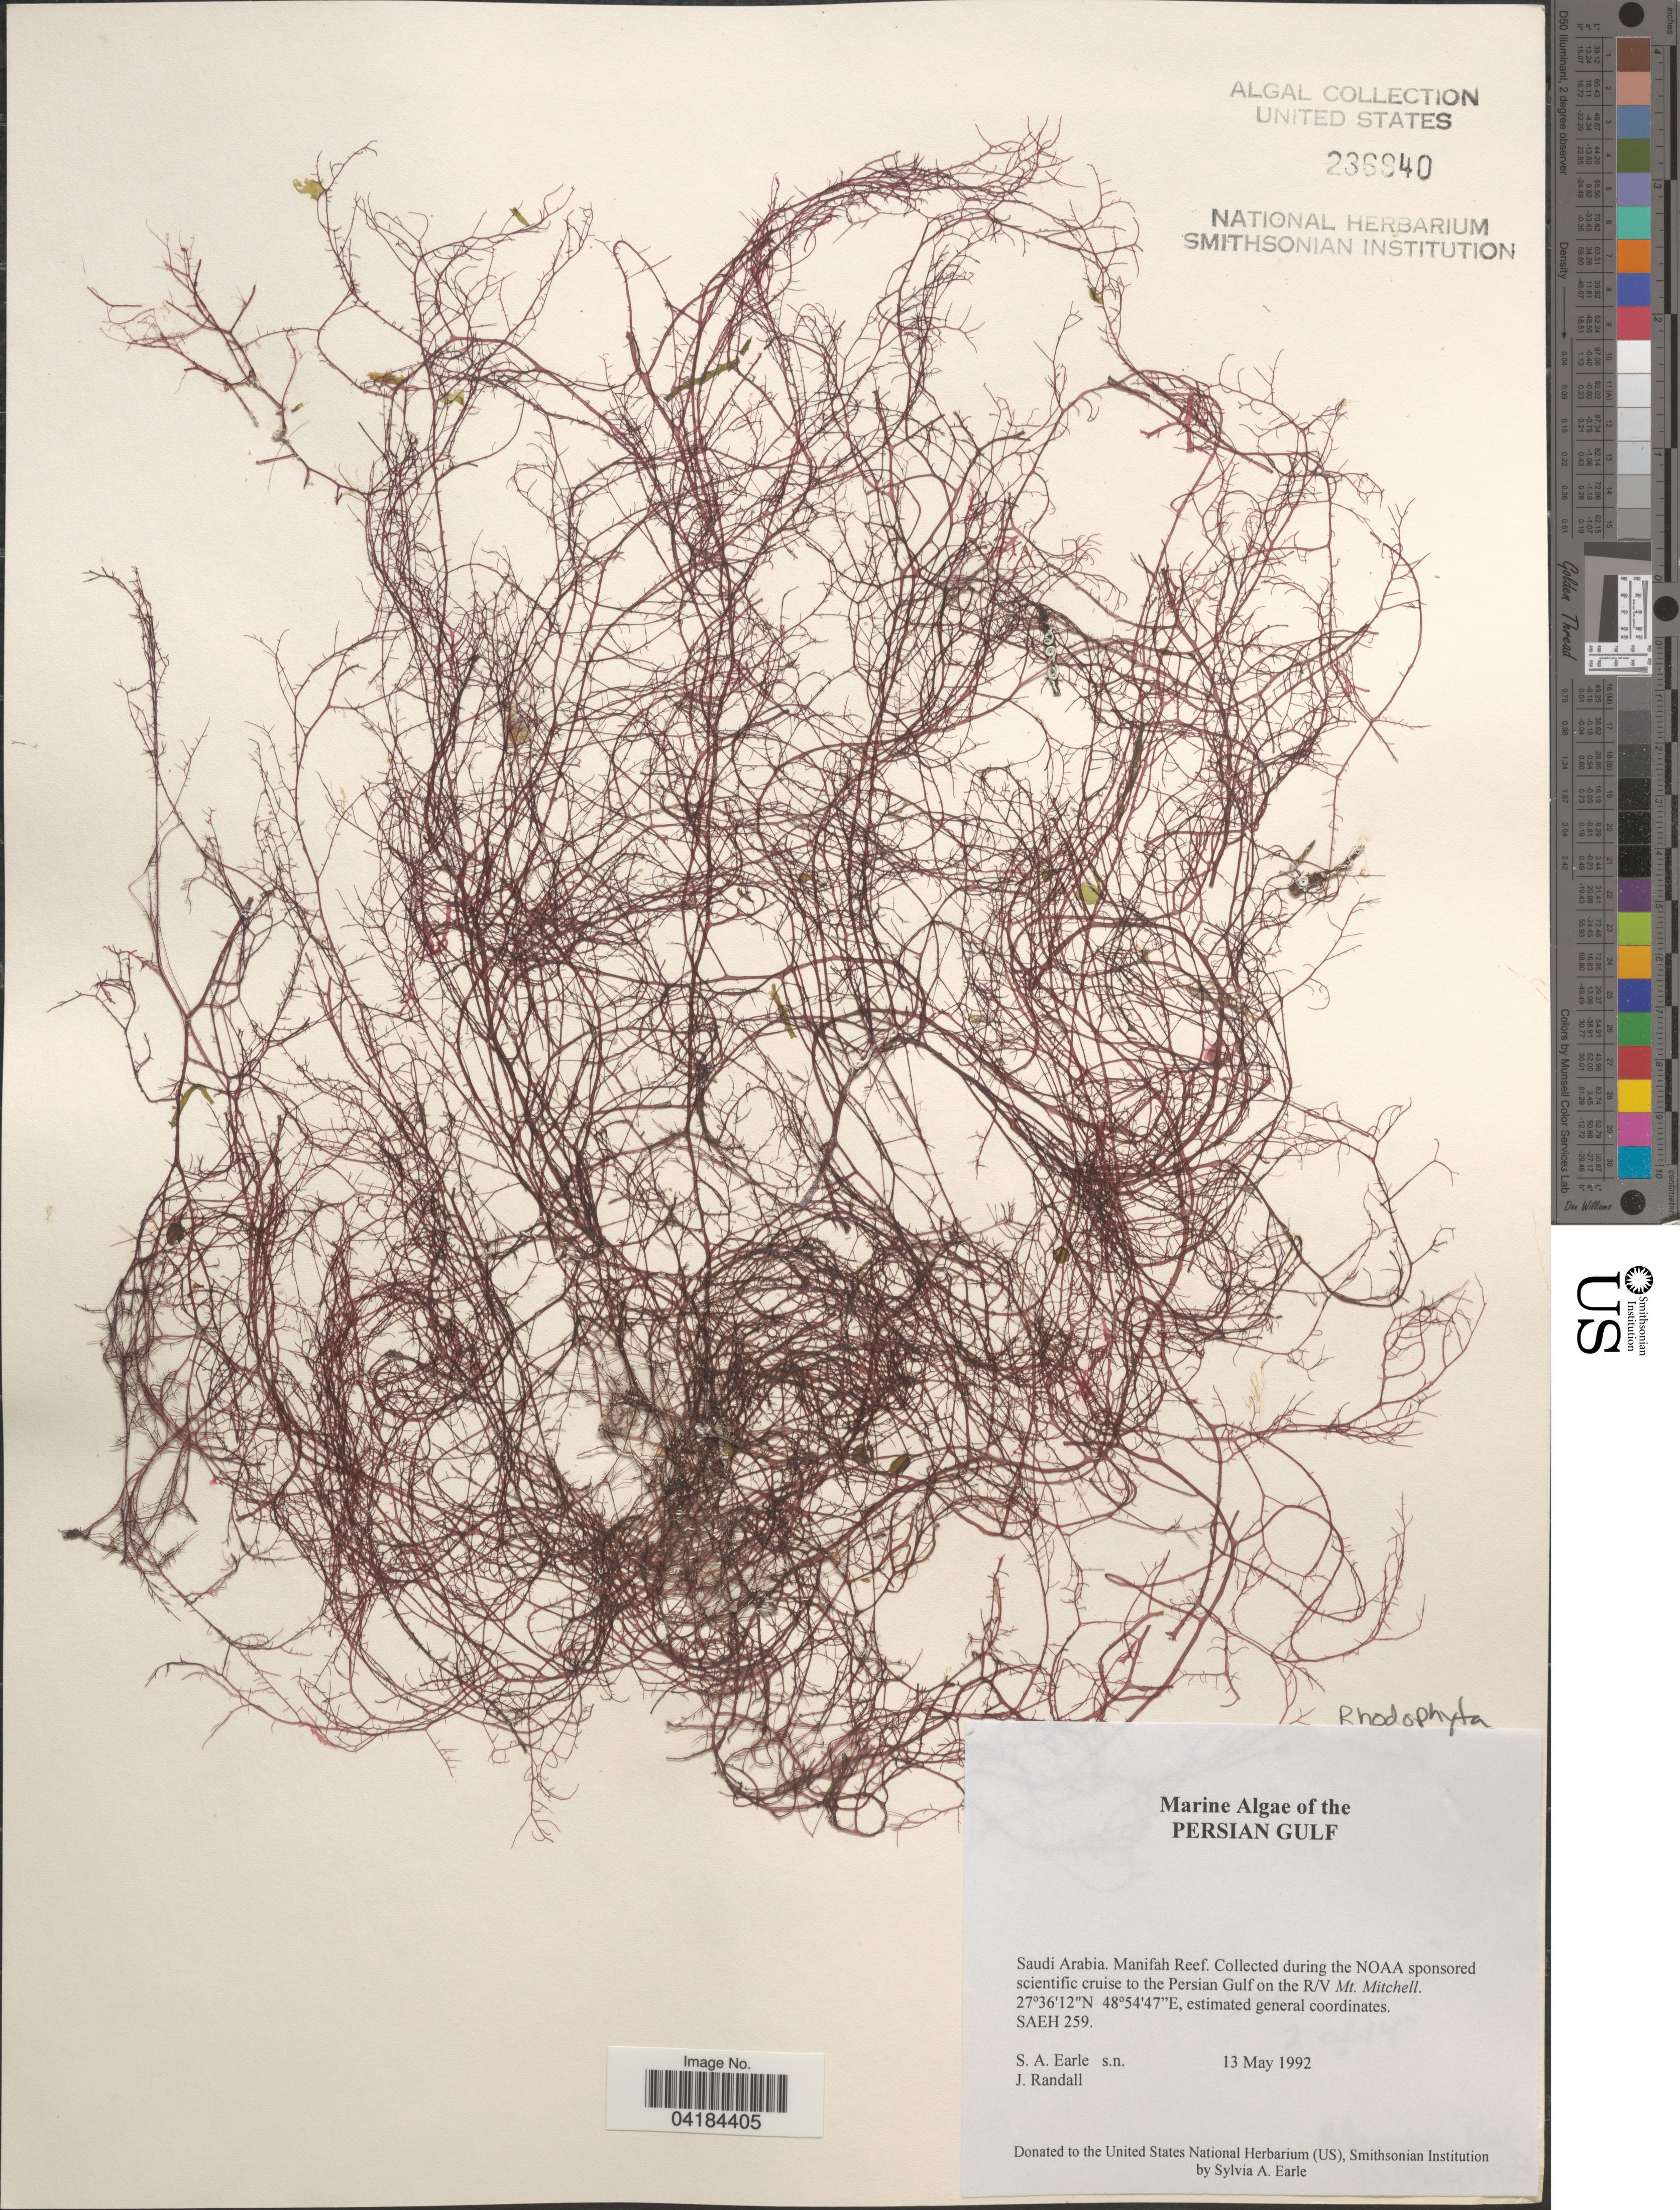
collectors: S. A. Earle & J. Randall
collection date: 1992-05-13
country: Saudi Arabia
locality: Persian Gulf. Manifah Reef. Collected during the NOAA sponsored scientific cruise to the Persian Gulf on the R/V Mt. Mitchell. SAEH 259.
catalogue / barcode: US 236940